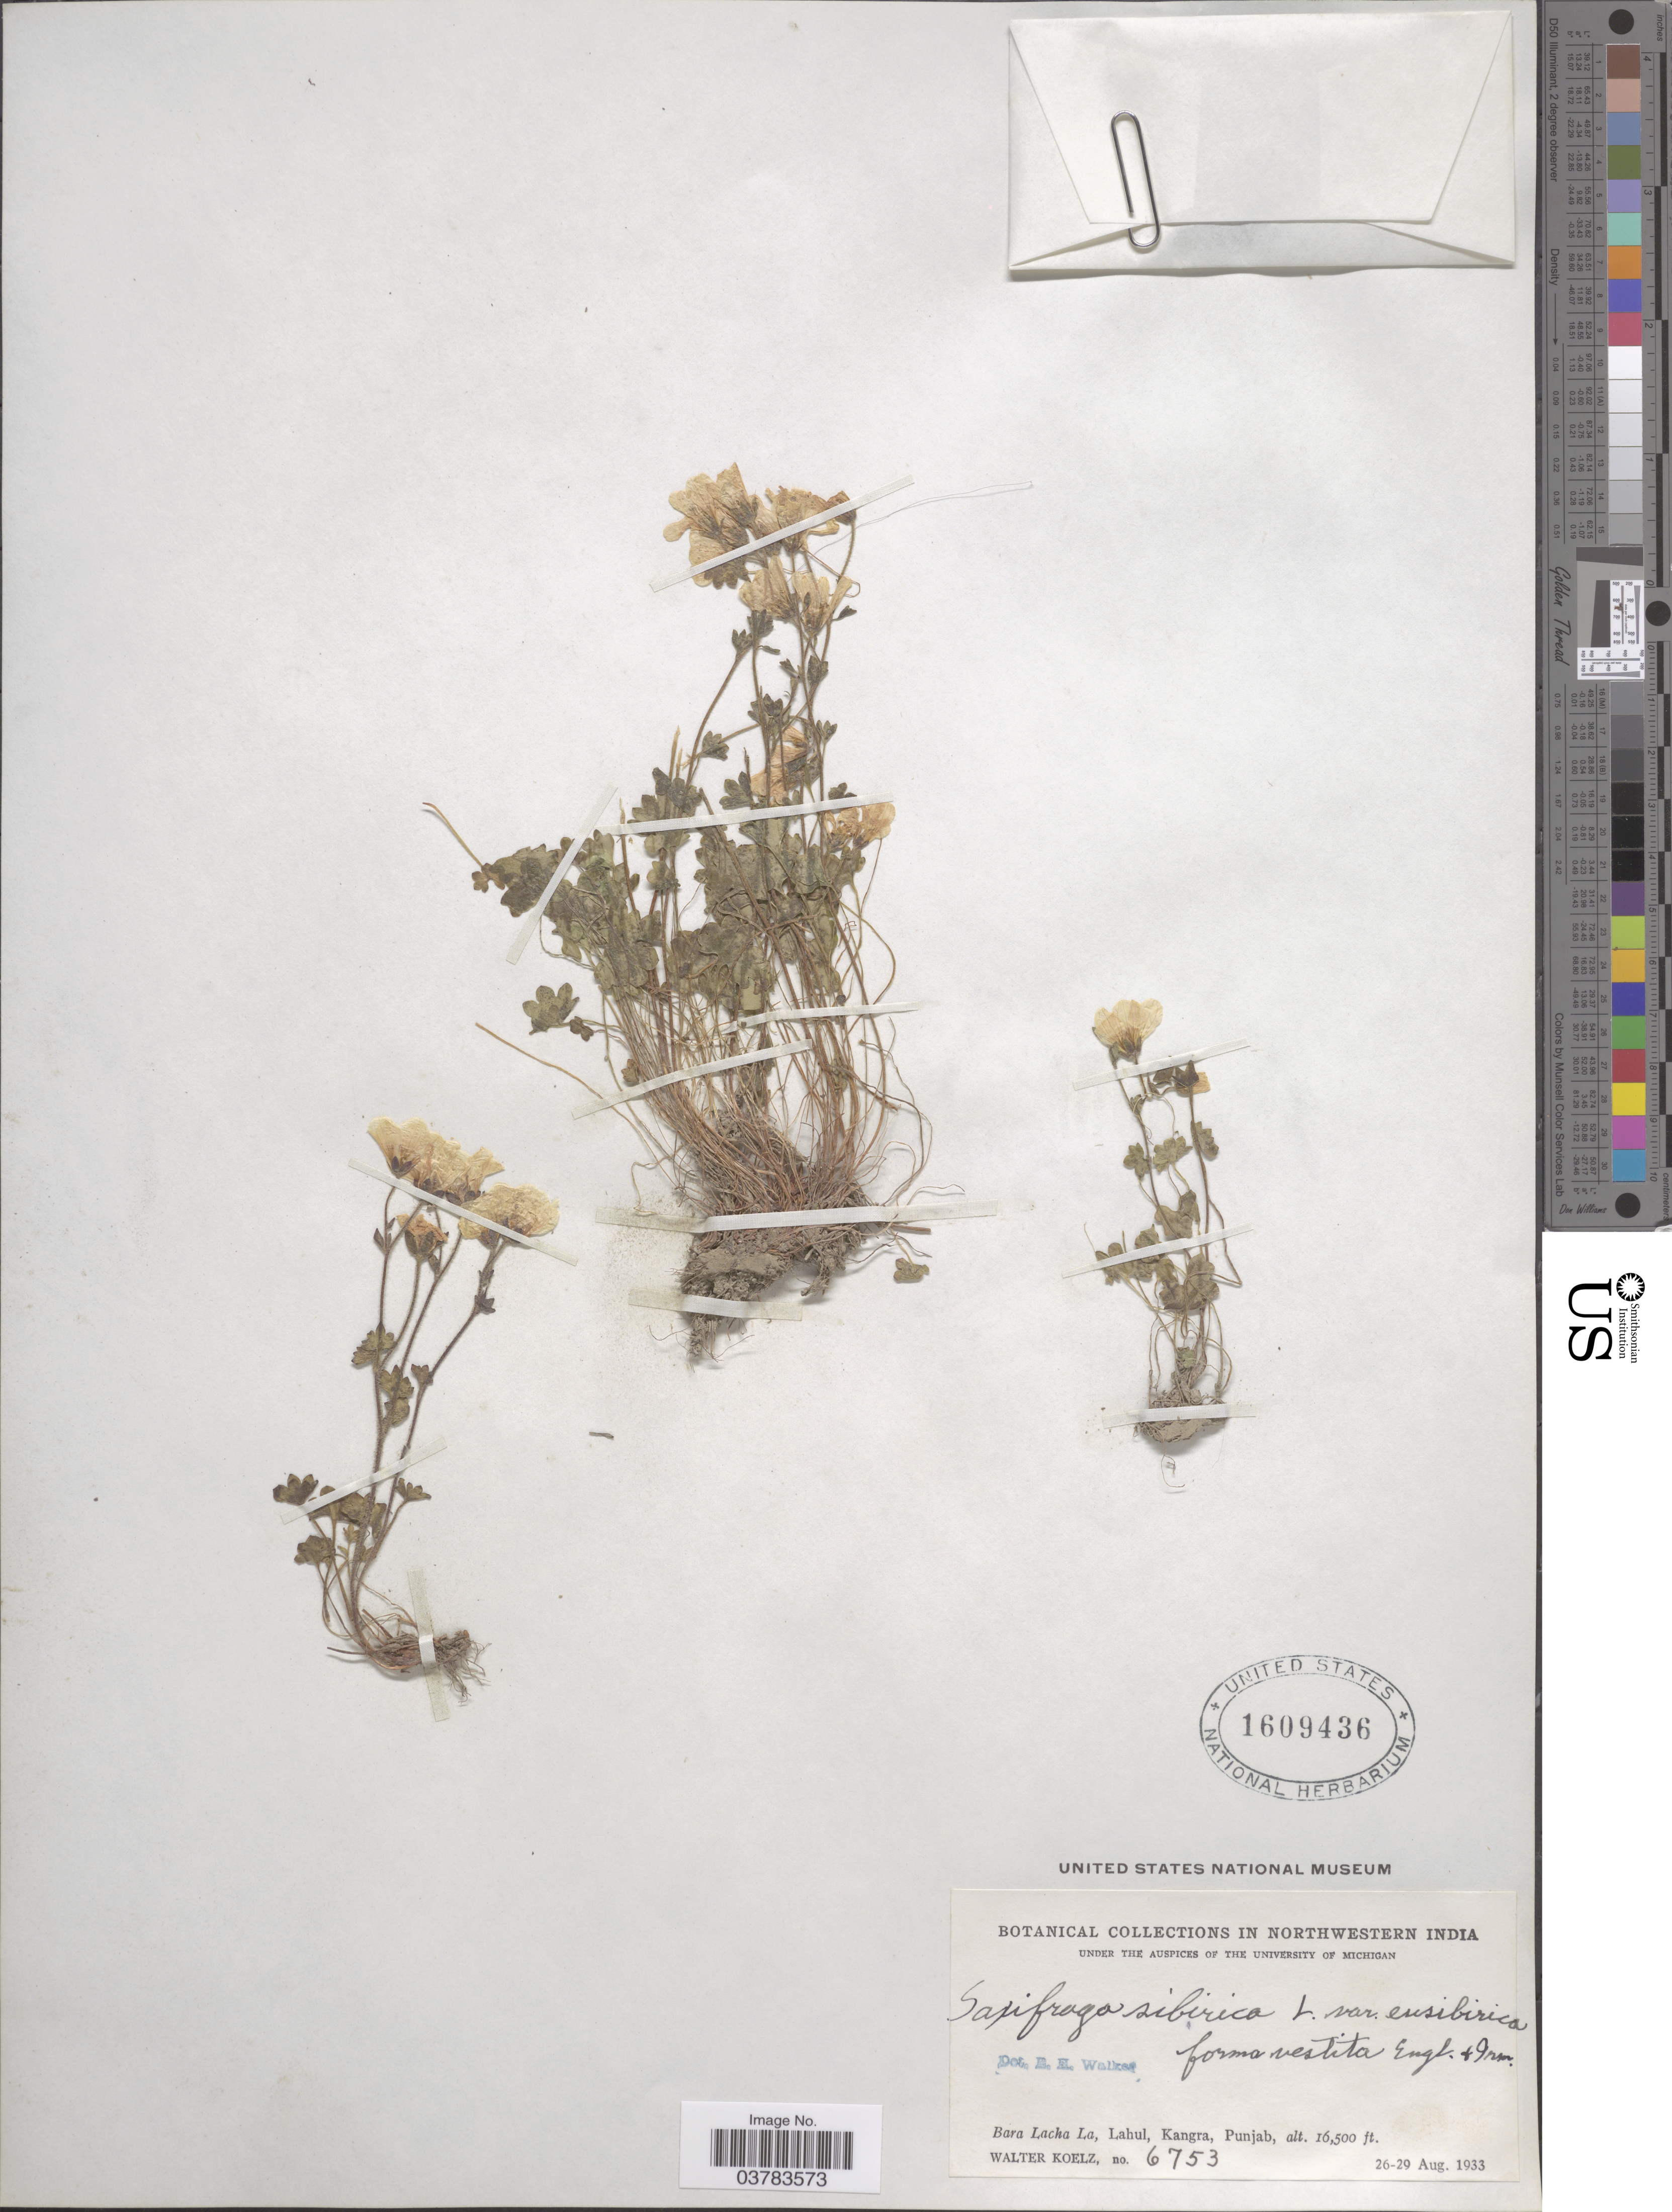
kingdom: Plantae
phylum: Tracheophyta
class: Magnoliopsida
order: Saxifragales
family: Saxifragaceae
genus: Saxifraga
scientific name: Saxifraga sibirica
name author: L.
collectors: W. N. Koelz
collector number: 6753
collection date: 1933-08-26/1933-08-29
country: India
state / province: Punjab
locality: In Northwestern India. Bara Lacha La, Lahul, Kangra.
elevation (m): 5029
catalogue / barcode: US 1609436